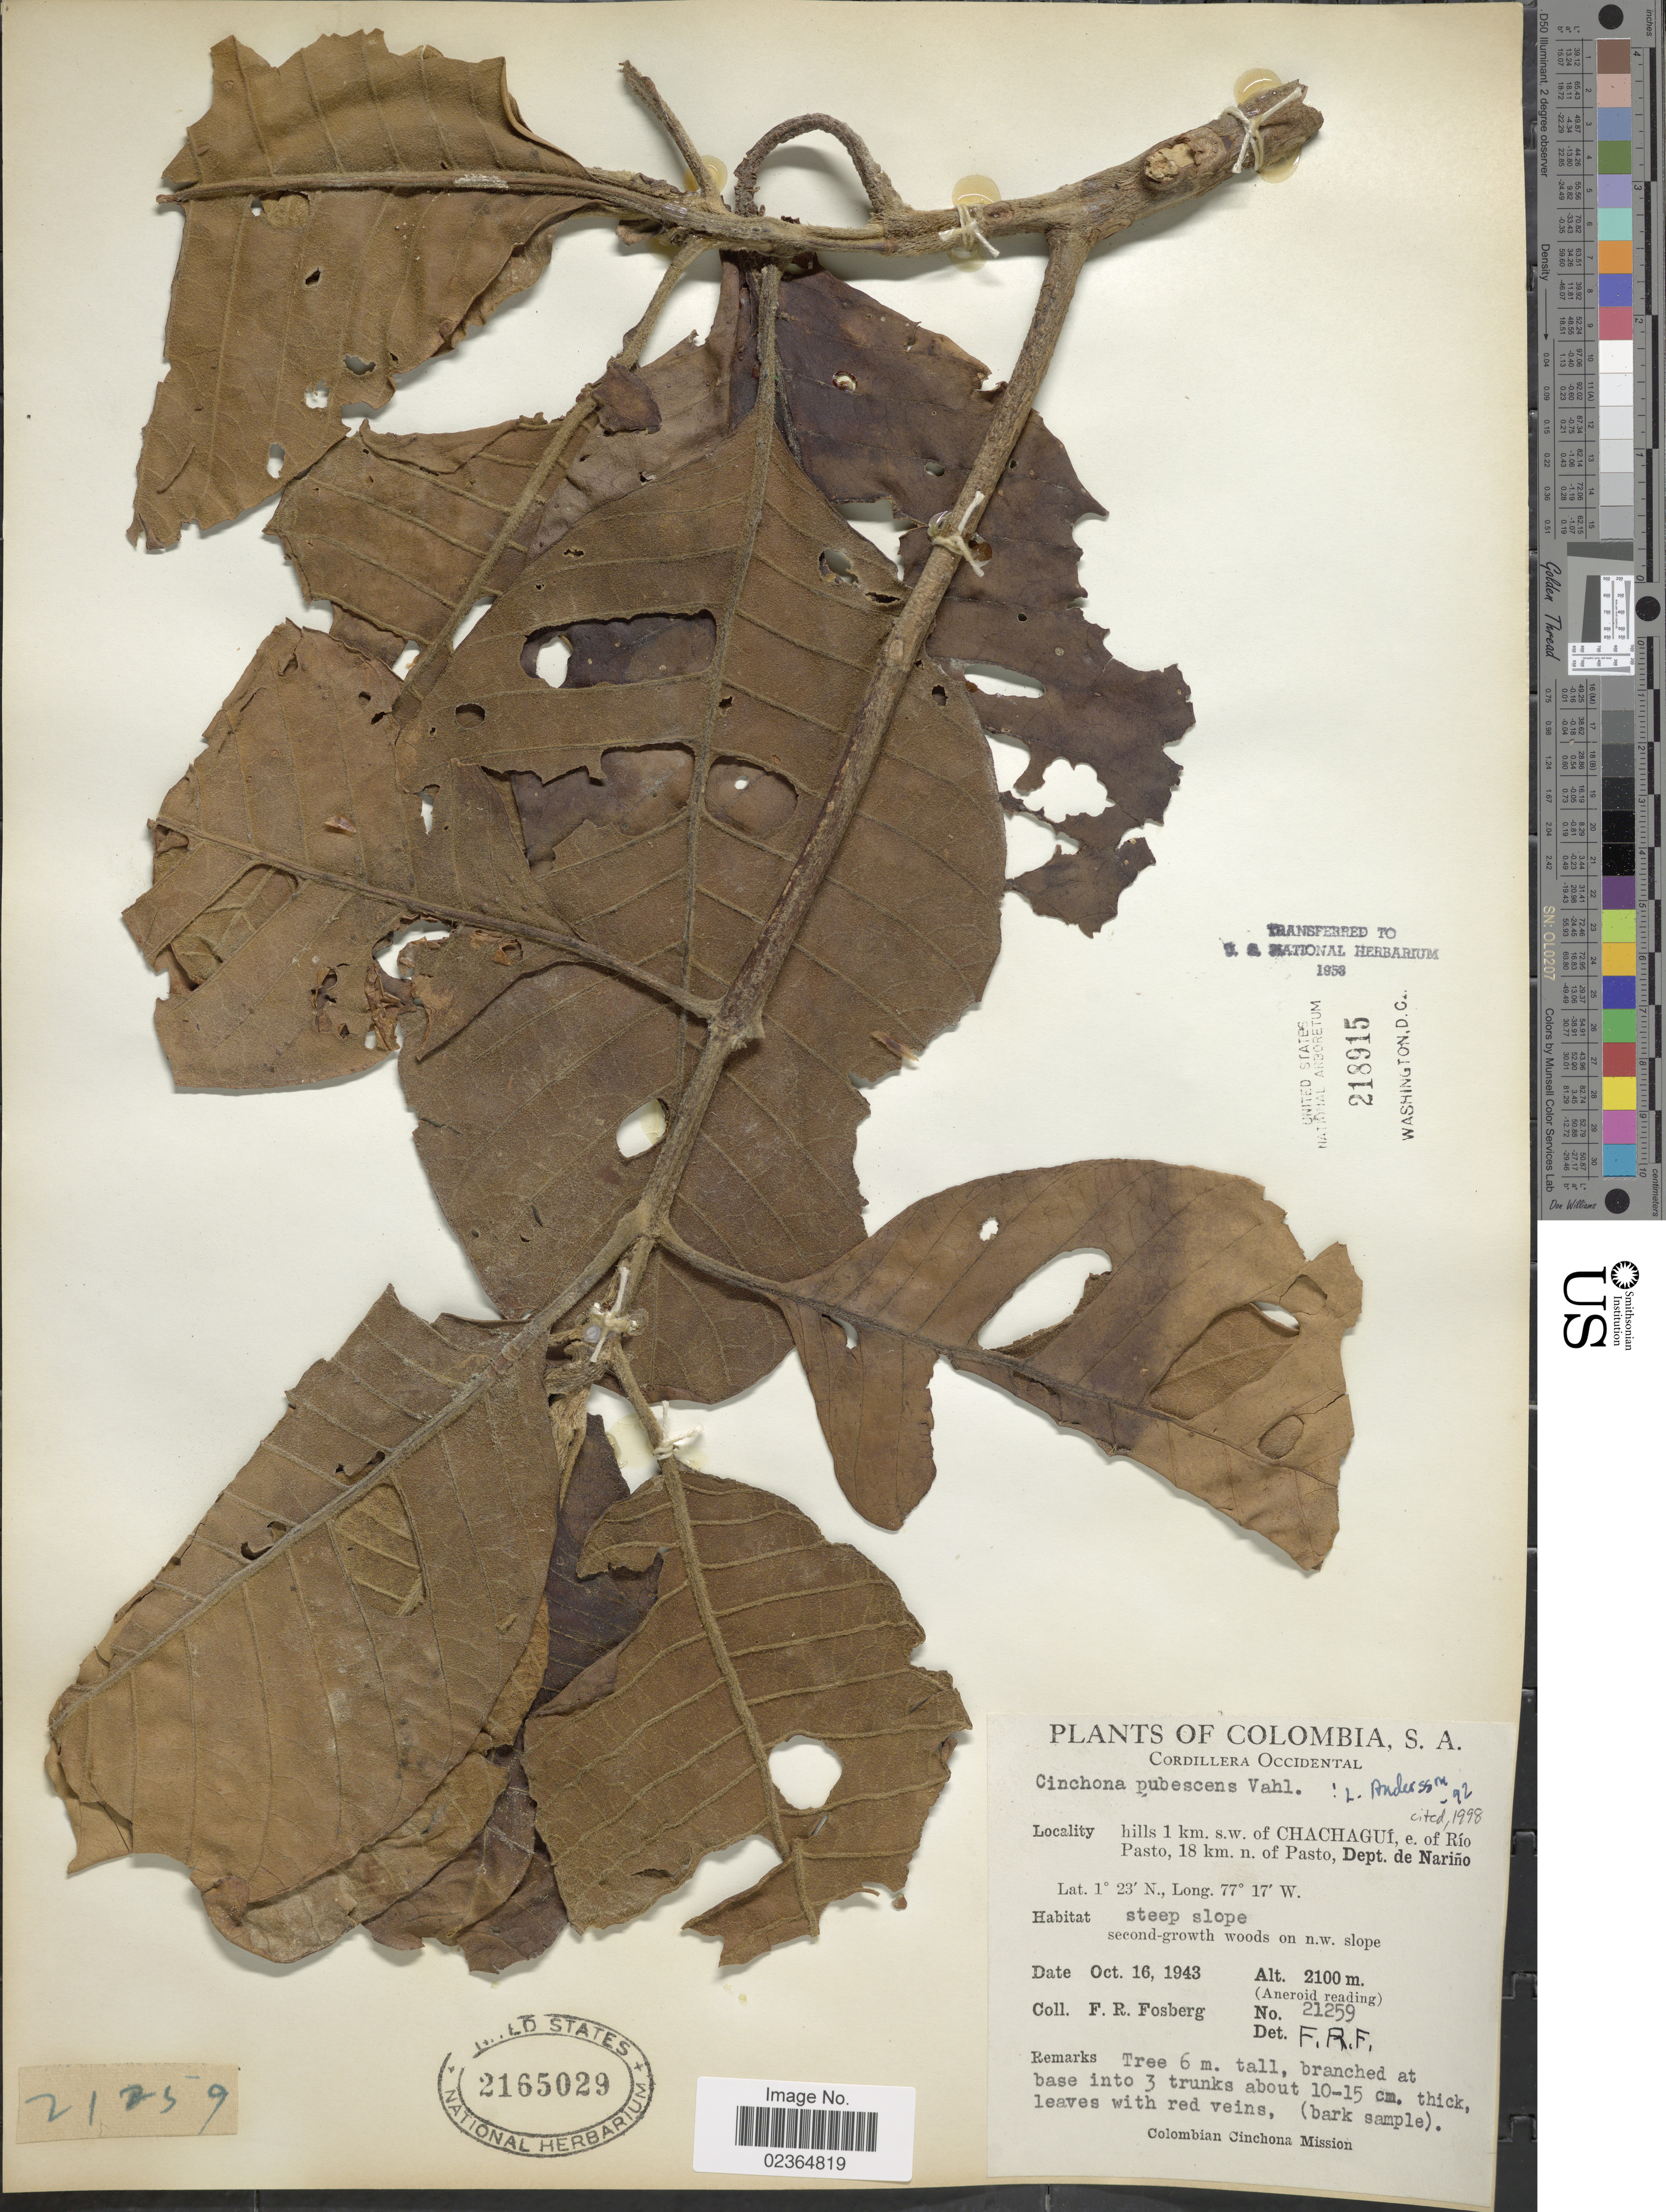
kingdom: Plantae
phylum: Tracheophyta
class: Magnoliopsida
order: Gentianales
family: Rubiaceae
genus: Cinchona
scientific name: Cinchona pubescens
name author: Vahl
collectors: F. R. Fosberg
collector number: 21259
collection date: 1943-10-16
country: Colombia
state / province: Nariño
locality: Cordillera Occidental. hills 1 km. s.w. of Chachaguí, e. of Río Pasto, 18 km. n. of Pasto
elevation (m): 2100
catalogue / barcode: US 2165029